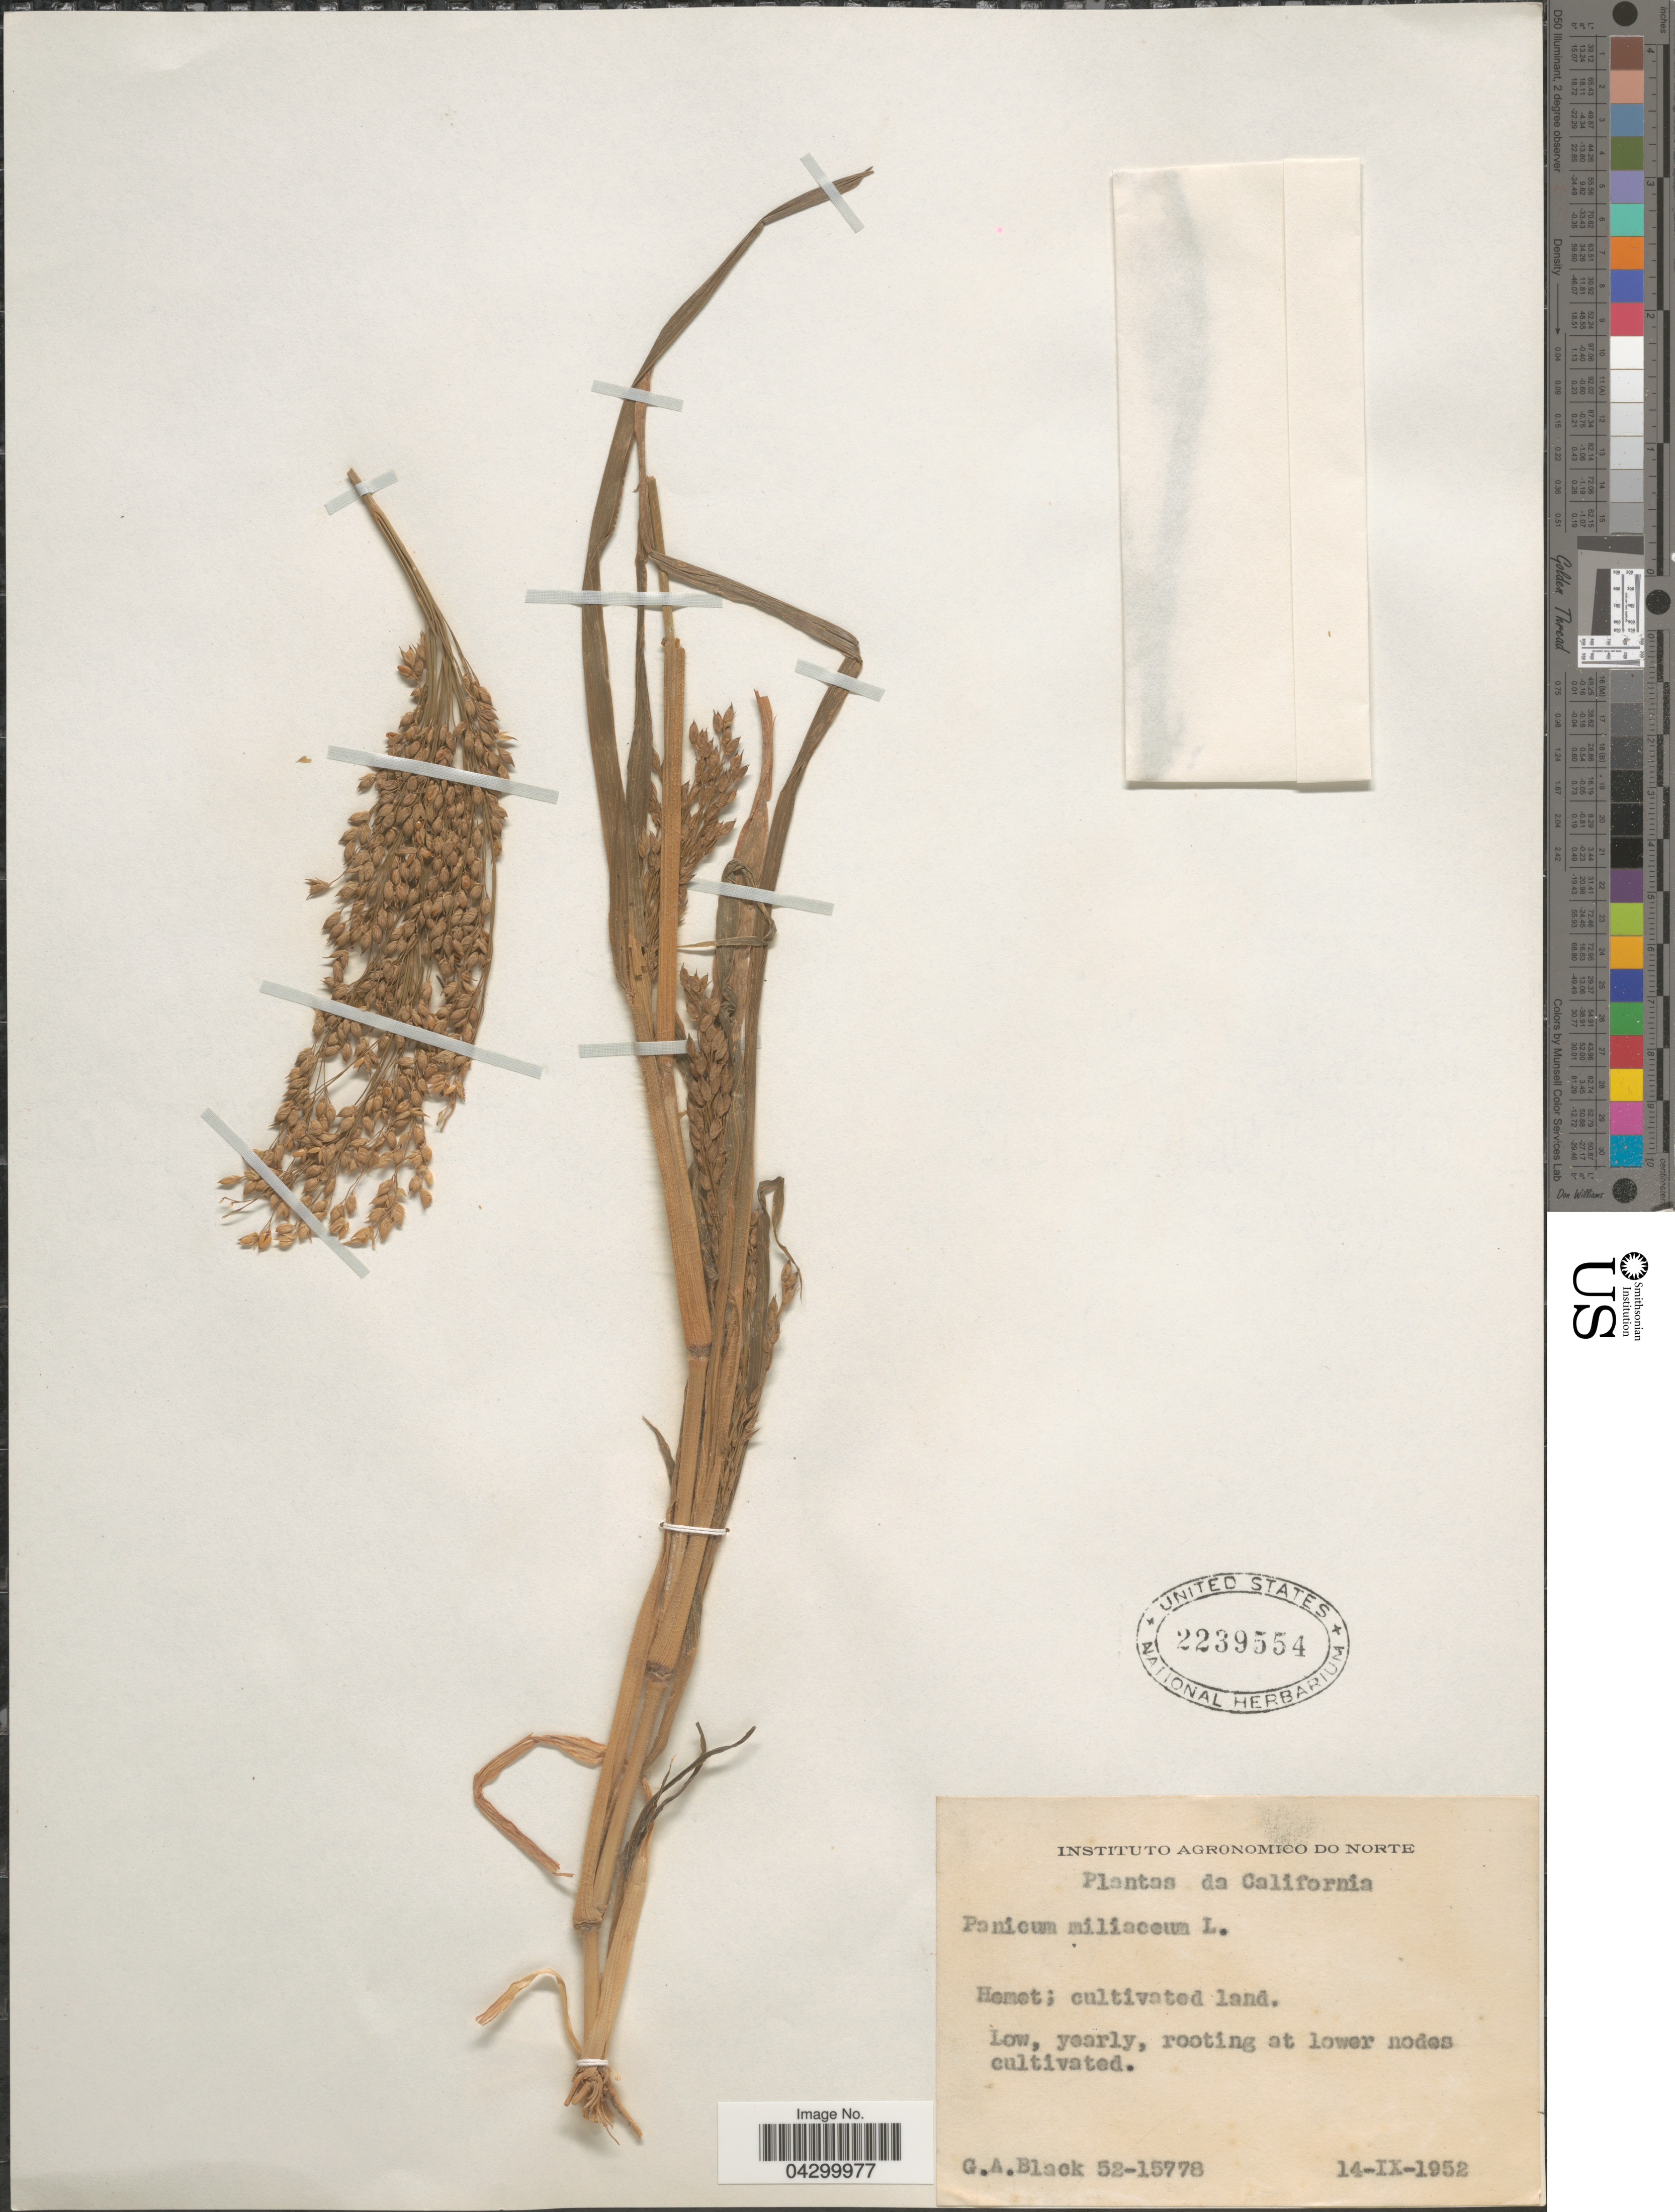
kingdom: Plantae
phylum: Tracheophyta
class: Liliopsida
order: Poales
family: Poaceae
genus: Panicum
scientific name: Panicum miliaceum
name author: L.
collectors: G. A. Black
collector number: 52-15778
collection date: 1952-09-14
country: United States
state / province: California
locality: Hemet; cultivated land.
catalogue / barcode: US 2239554